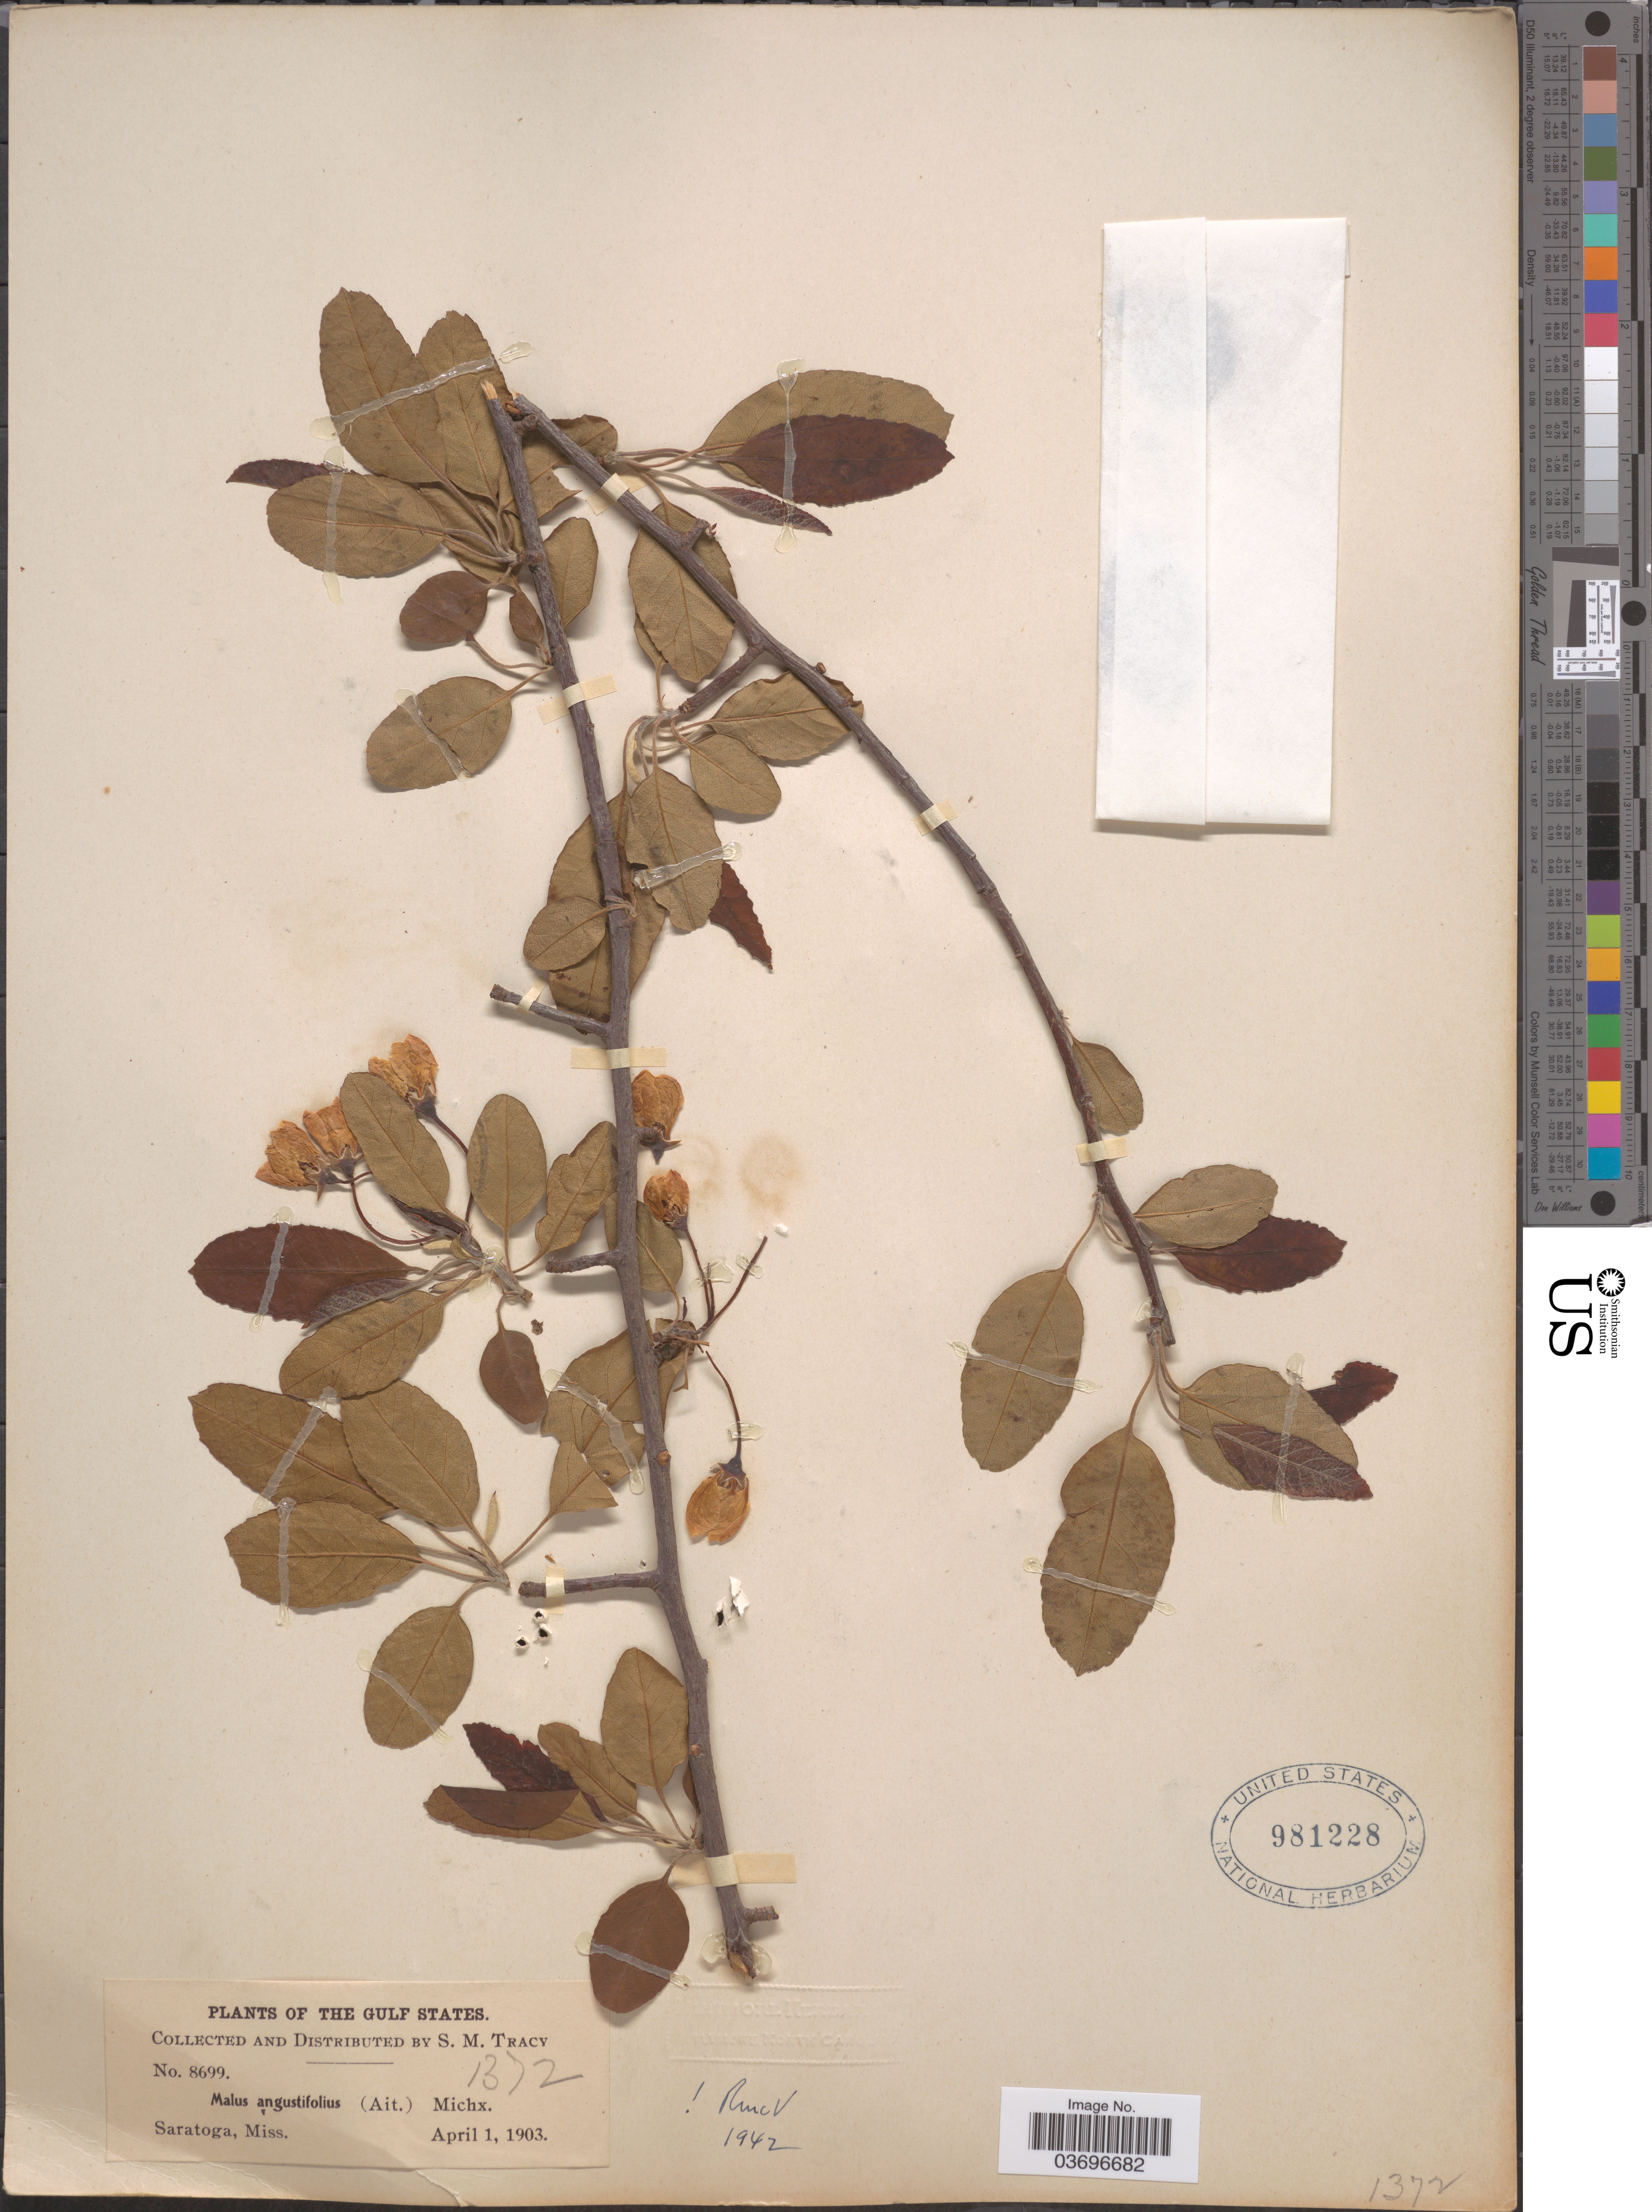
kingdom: Plantae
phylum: Tracheophyta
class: Magnoliopsida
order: Rosales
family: Rosaceae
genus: Malus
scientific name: Malus angustifolia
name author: (Aiton) Michx.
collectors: S. M. Tracy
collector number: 8699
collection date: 1903-04-01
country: United States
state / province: Mississippi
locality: The Gulf States. Saratoga.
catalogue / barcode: US 981228